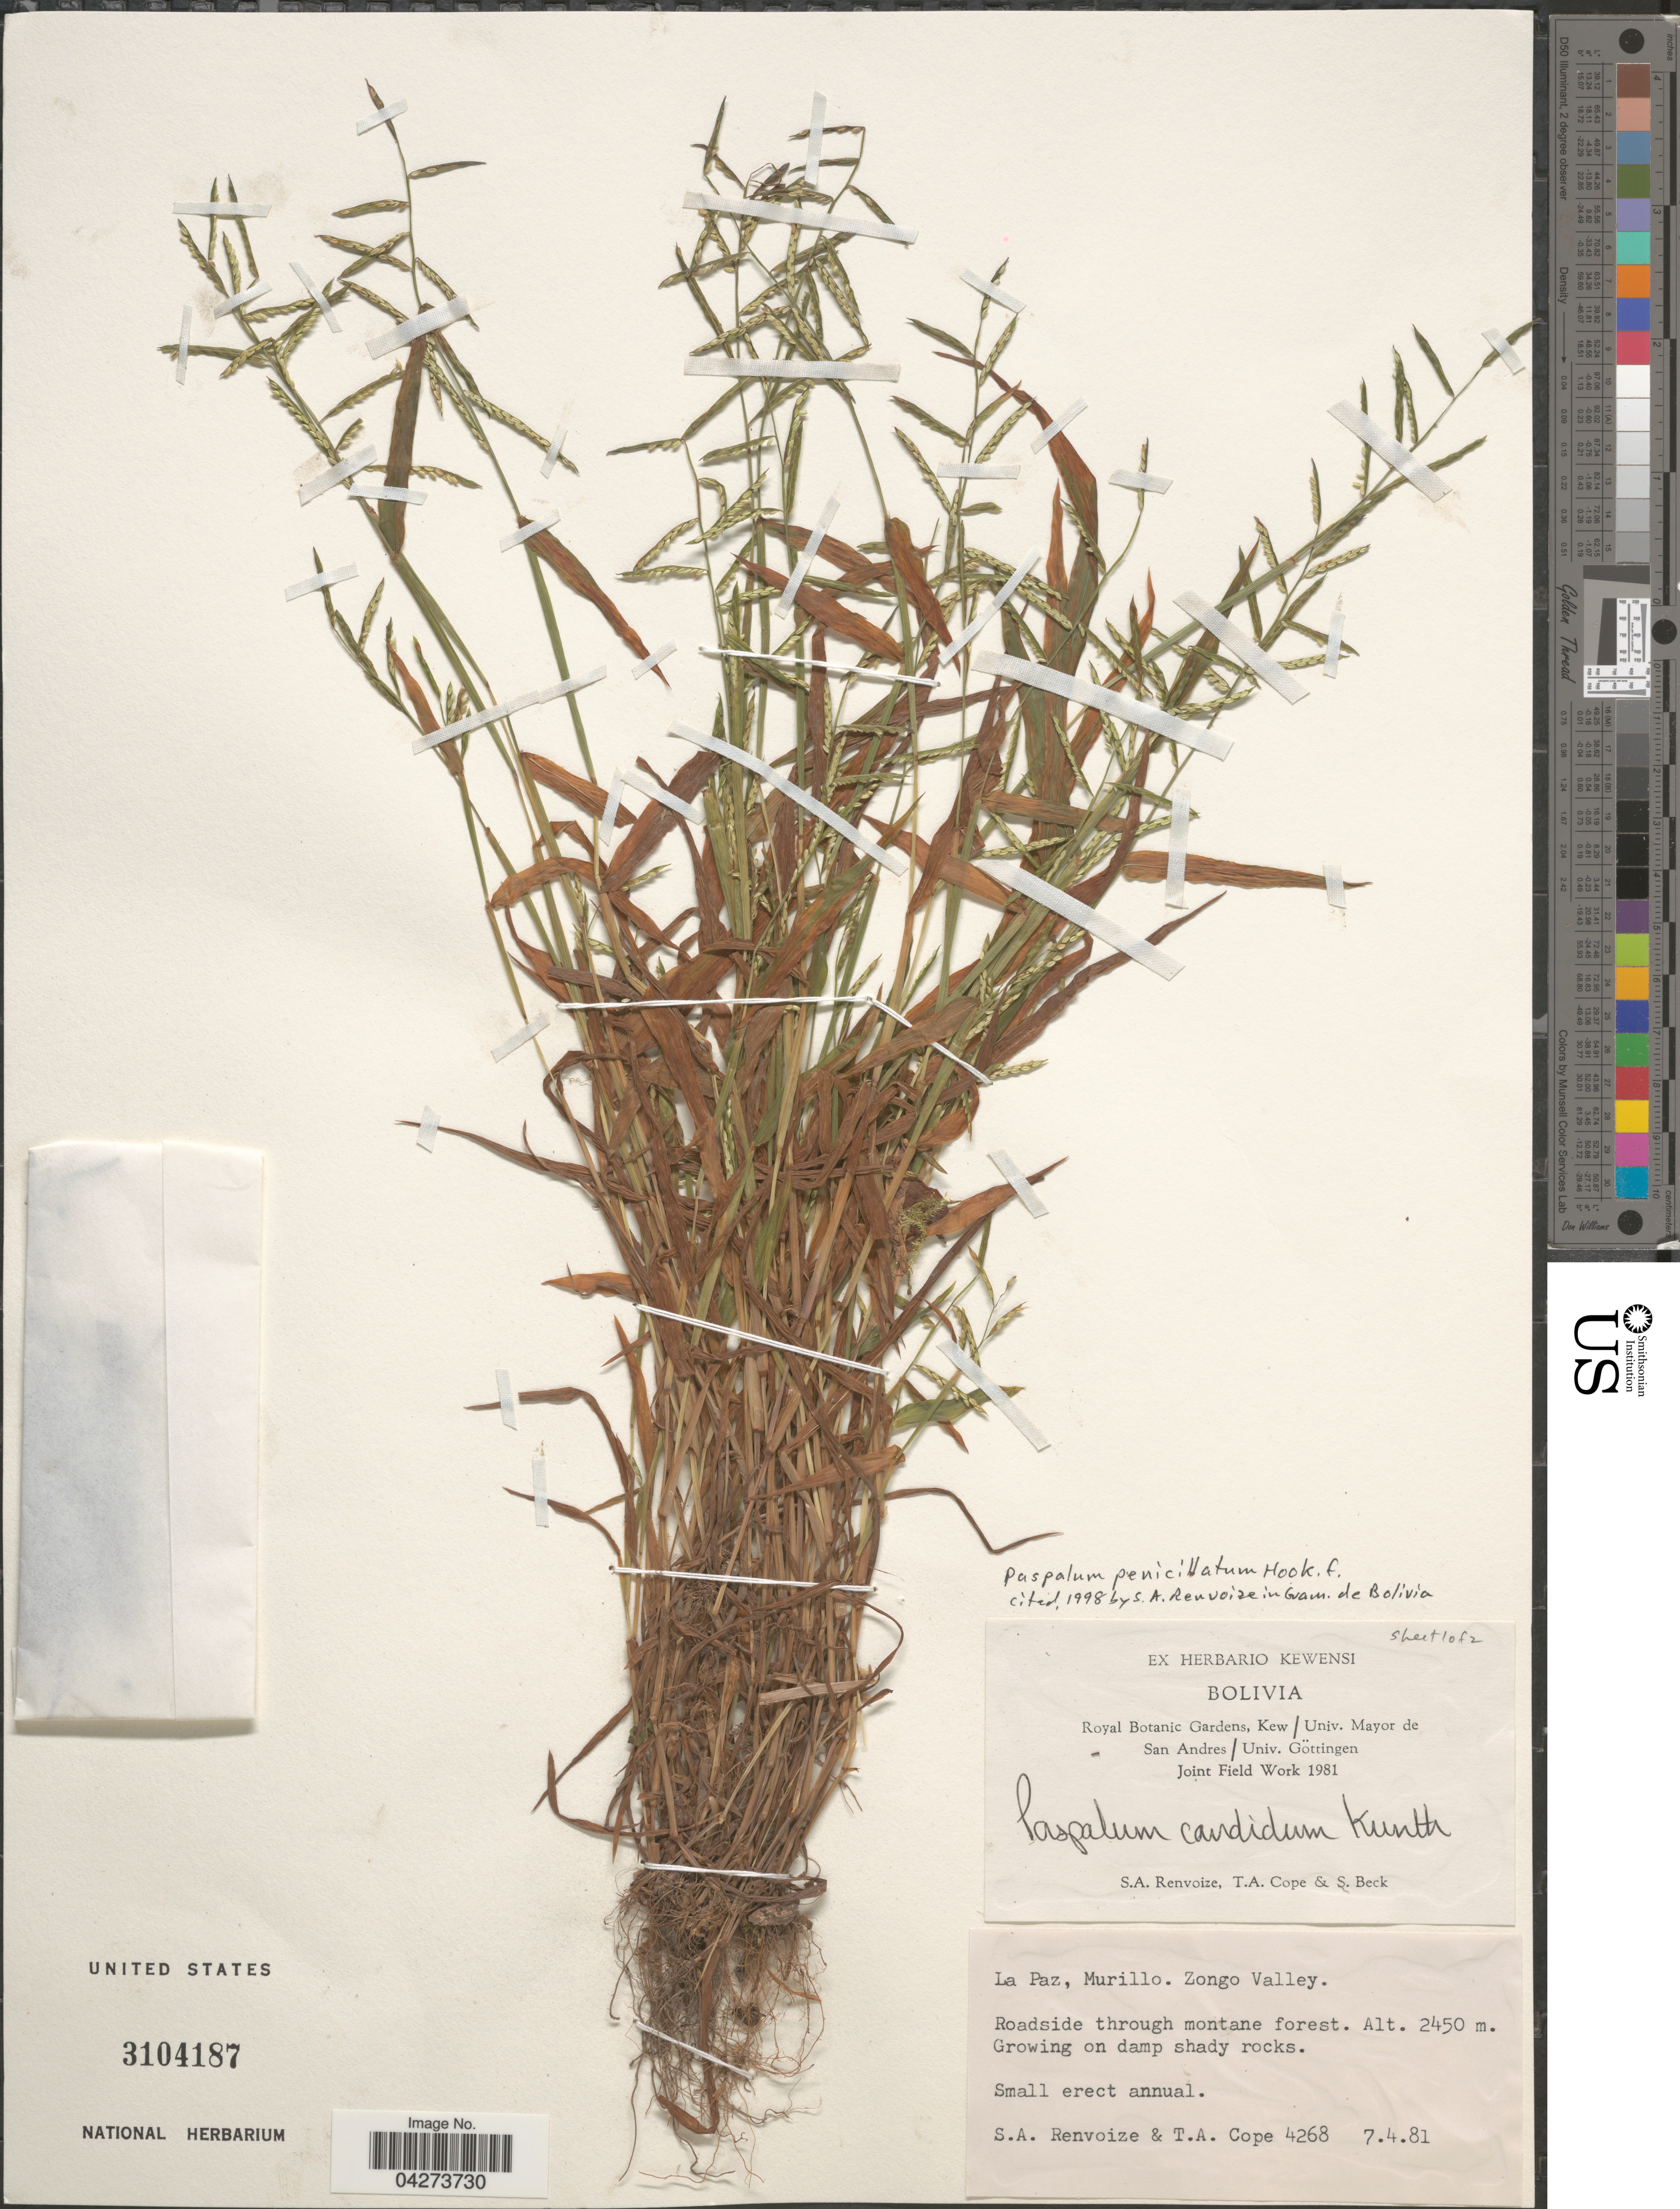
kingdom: Plantae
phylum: Tracheophyta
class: Liliopsida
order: Poales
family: Poaceae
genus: Paspalum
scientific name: Paspalum penicillatum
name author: Hook. f.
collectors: S. A. Renvoize, T. A. Cope & S. G. Beck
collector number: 4268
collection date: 1981-04-07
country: Bolivia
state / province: La Paz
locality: La Paz, Murillo. Zongo Valley. Roadside through montane forest. Royal Botanic Gardens, Kew / Univ. Mayor de San Andres / Univ. Göttingen Joint Field Work 1981.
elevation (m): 2450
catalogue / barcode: US 3104187